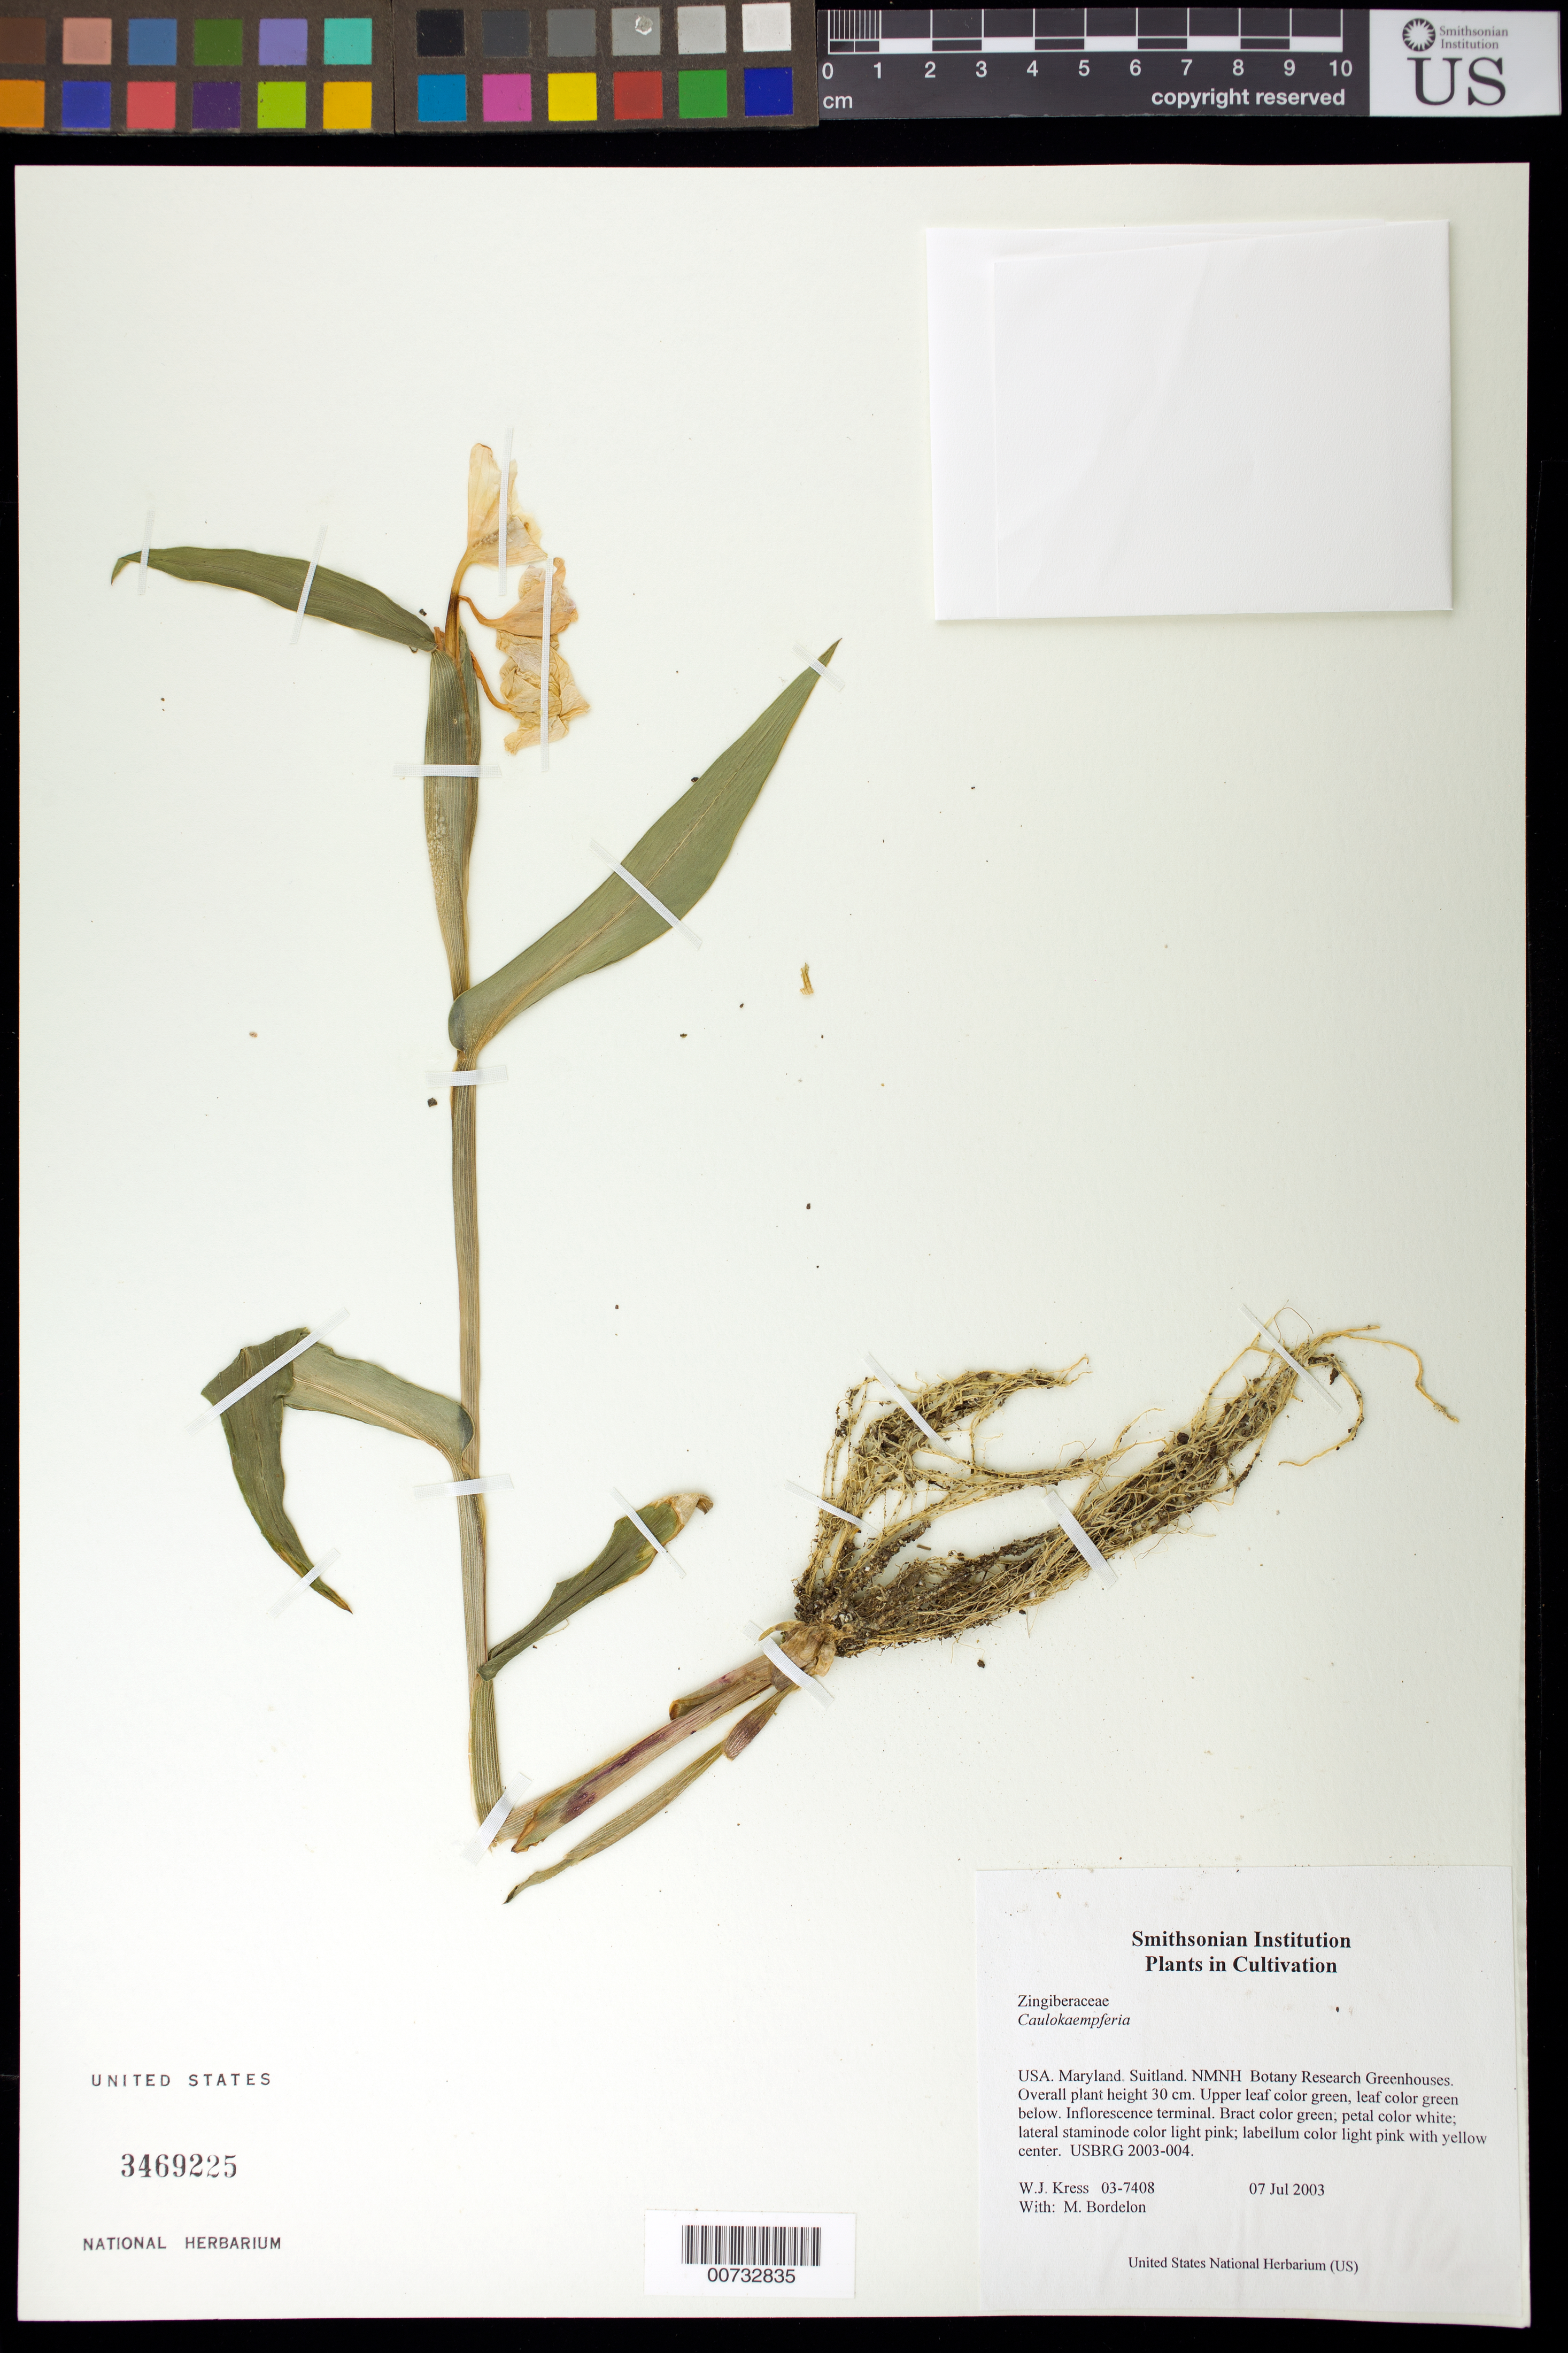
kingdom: Plantae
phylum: Tracheophyta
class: Liliopsida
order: Zingiberales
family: Zingiberaceae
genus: Caulokaempferia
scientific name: Caulokaempferia sp.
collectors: W. J. Kress & M. Bordelon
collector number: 03-7408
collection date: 2003-07-07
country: United States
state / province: Maryland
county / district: Prince George's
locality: NMNH Botany Research Greenhouses. Suitland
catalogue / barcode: US 3469225